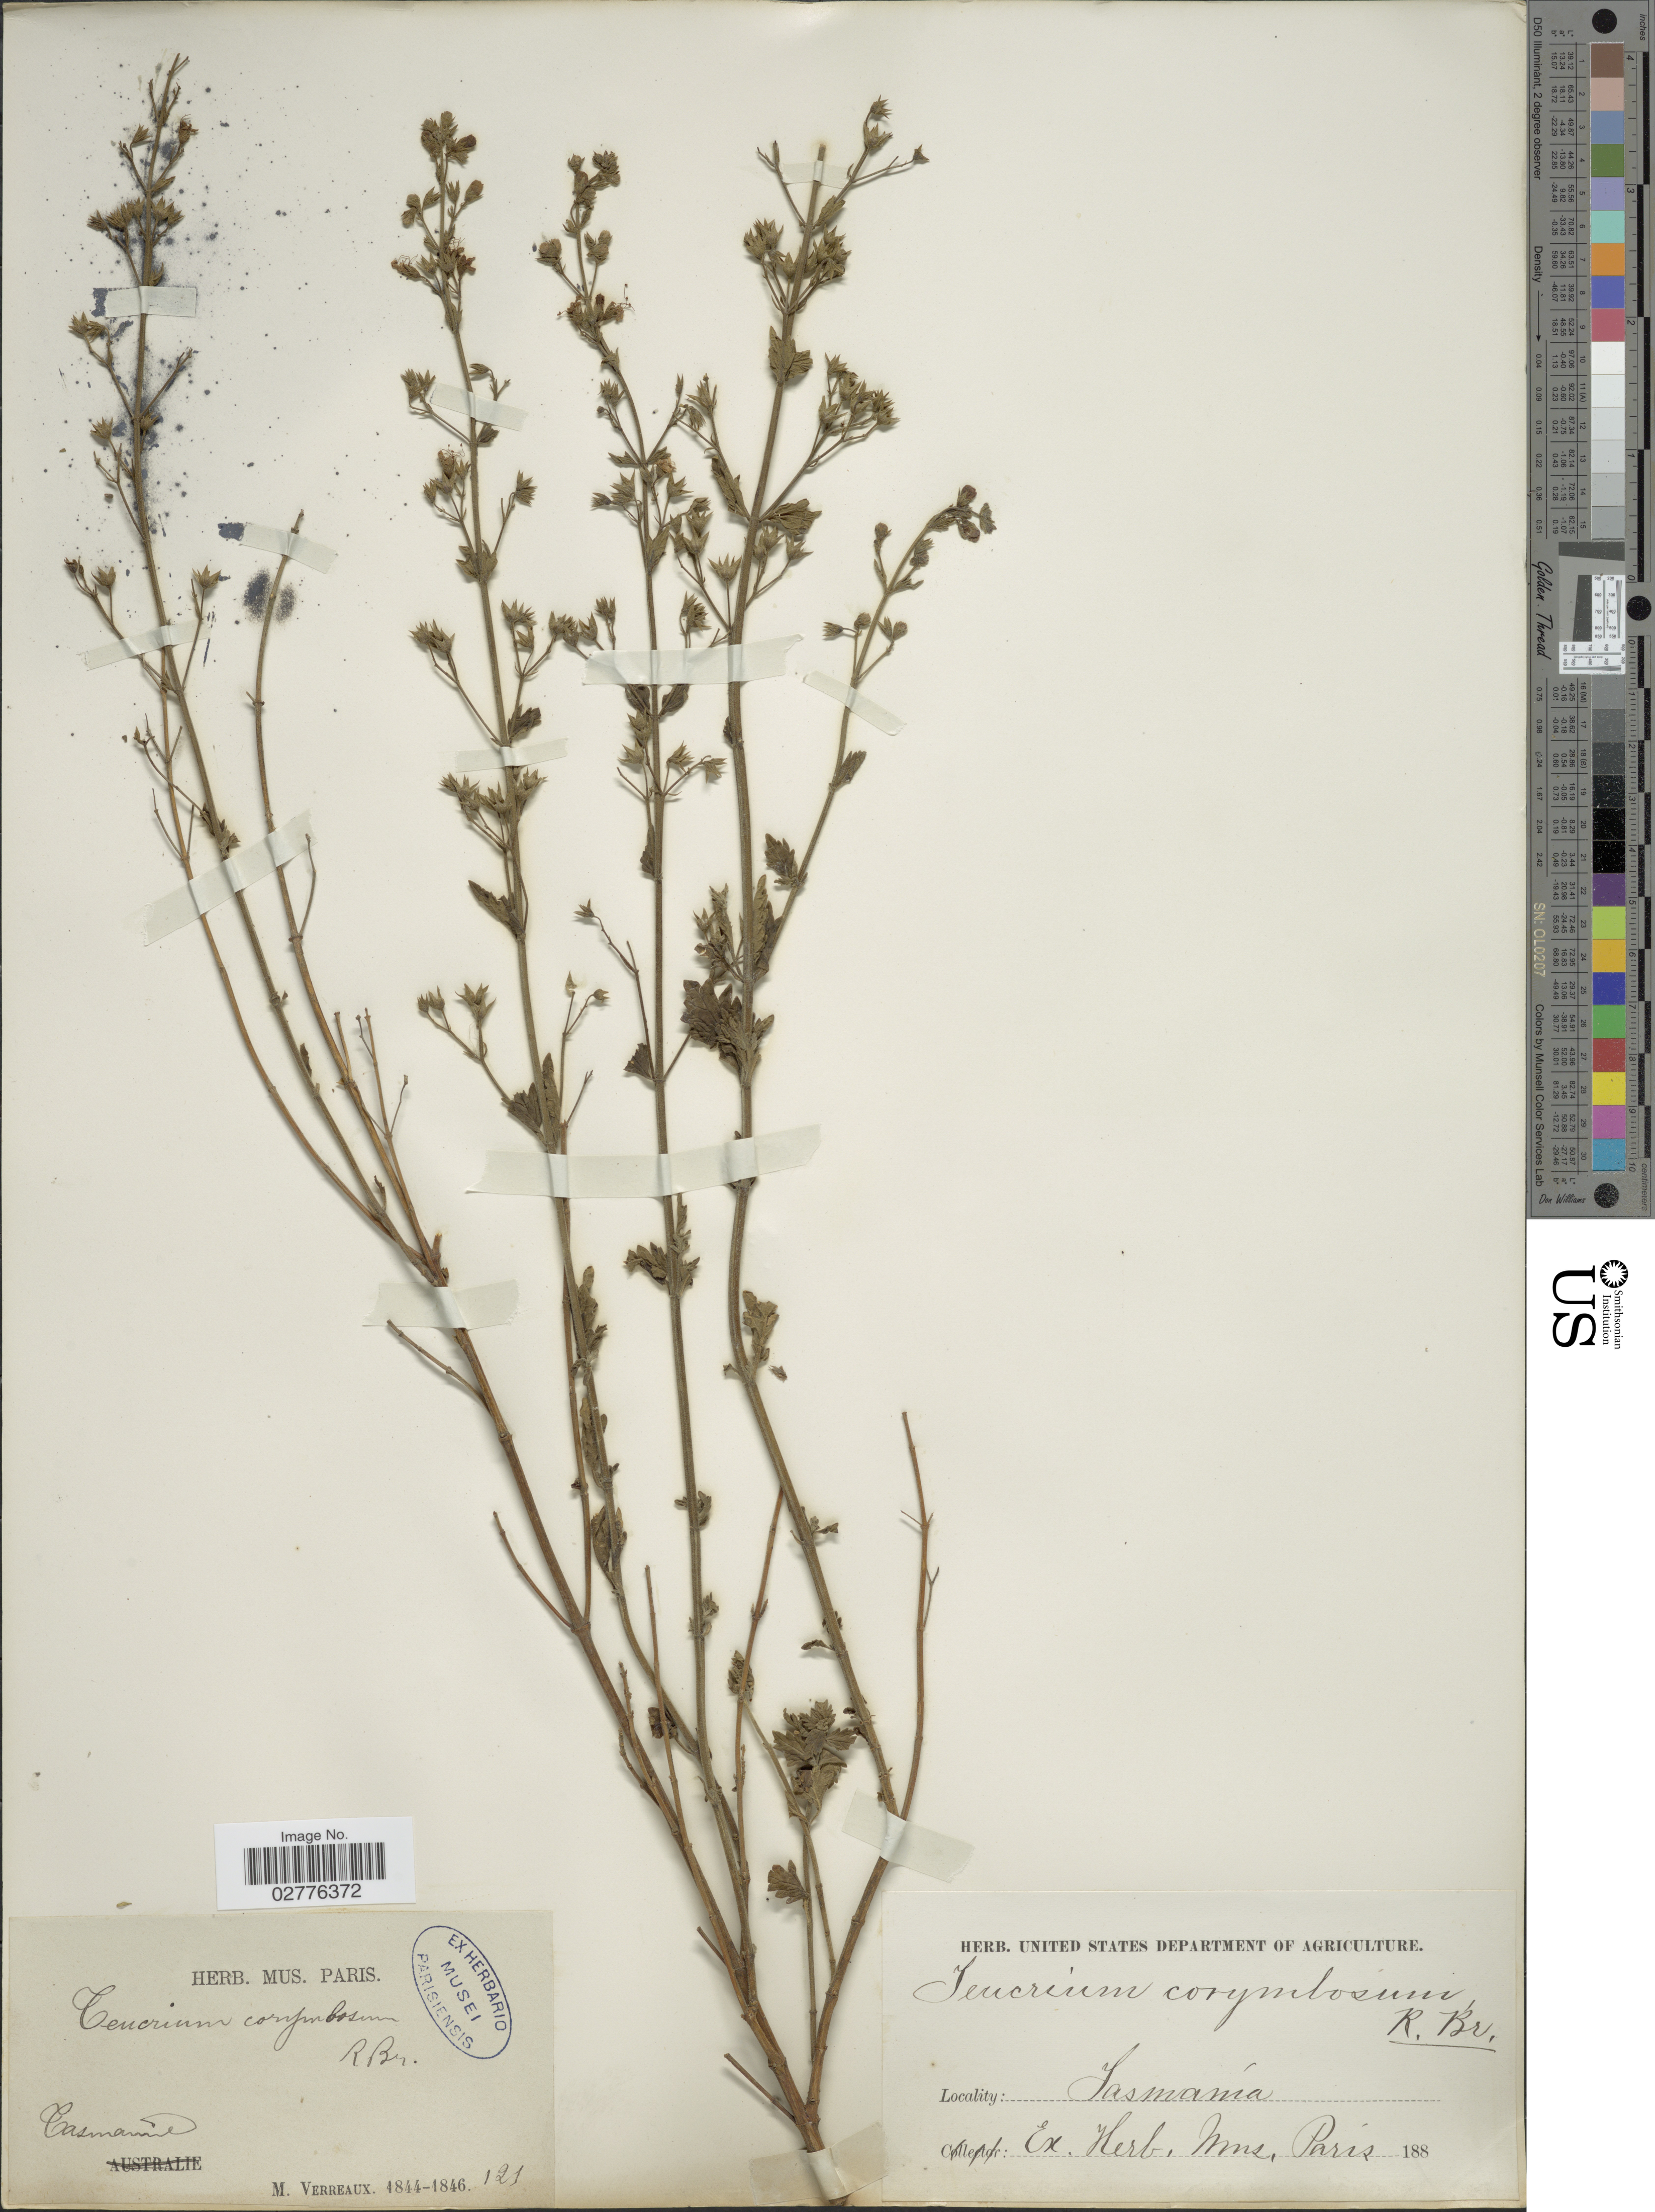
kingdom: Plantae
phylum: Tracheophyta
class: Magnoliopsida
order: Lamiales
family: Lamiaceae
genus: Teucrium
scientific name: Teucrium corymbosum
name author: R. Br.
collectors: M. Verreaux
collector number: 121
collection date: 1844/1846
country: Australia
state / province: Tasmania